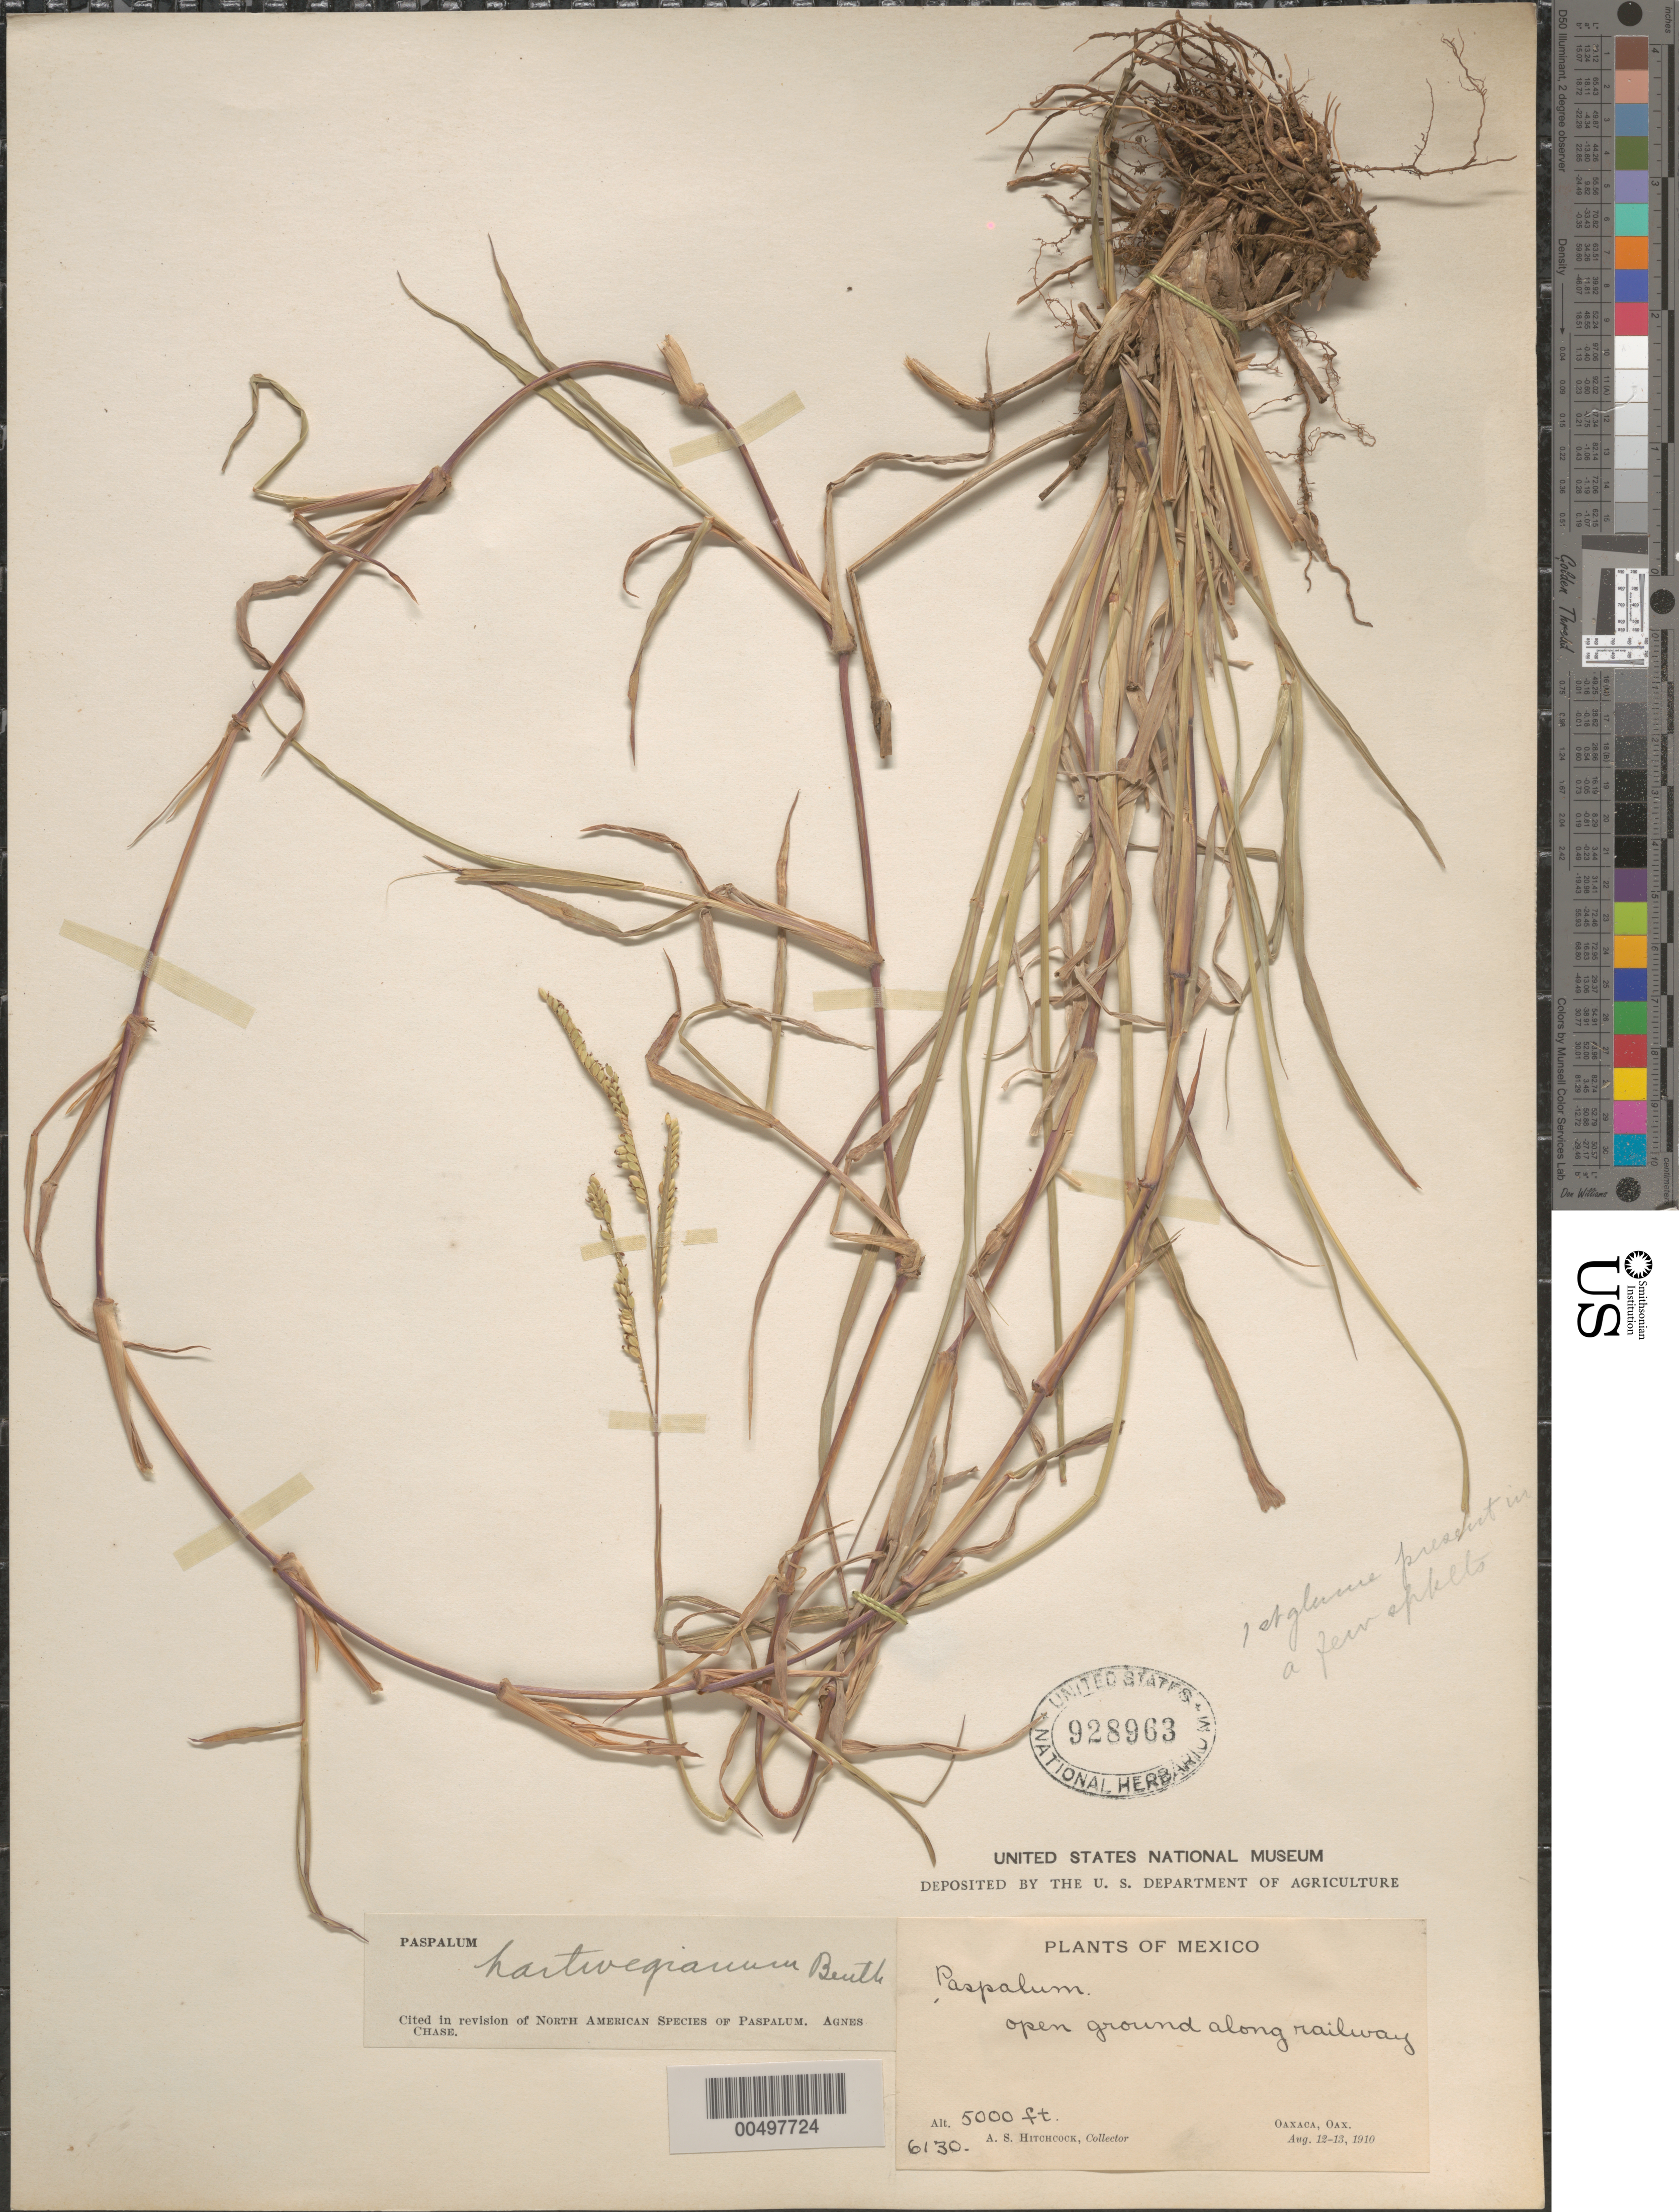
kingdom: Plantae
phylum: Tracheophyta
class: Liliopsida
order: Poales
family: Poaceae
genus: Paspalum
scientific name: Paspalum hartwegianum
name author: E. Fourn.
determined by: Chase, [M.] Agnes, (US)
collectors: A. S. Hitchcock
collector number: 6130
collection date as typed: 12 Aug 1910 to 13 Aug 1910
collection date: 1910-08-12/1910-08-13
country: Mexico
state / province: Oaxaca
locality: Oaxaca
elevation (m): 1524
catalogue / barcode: US 928963